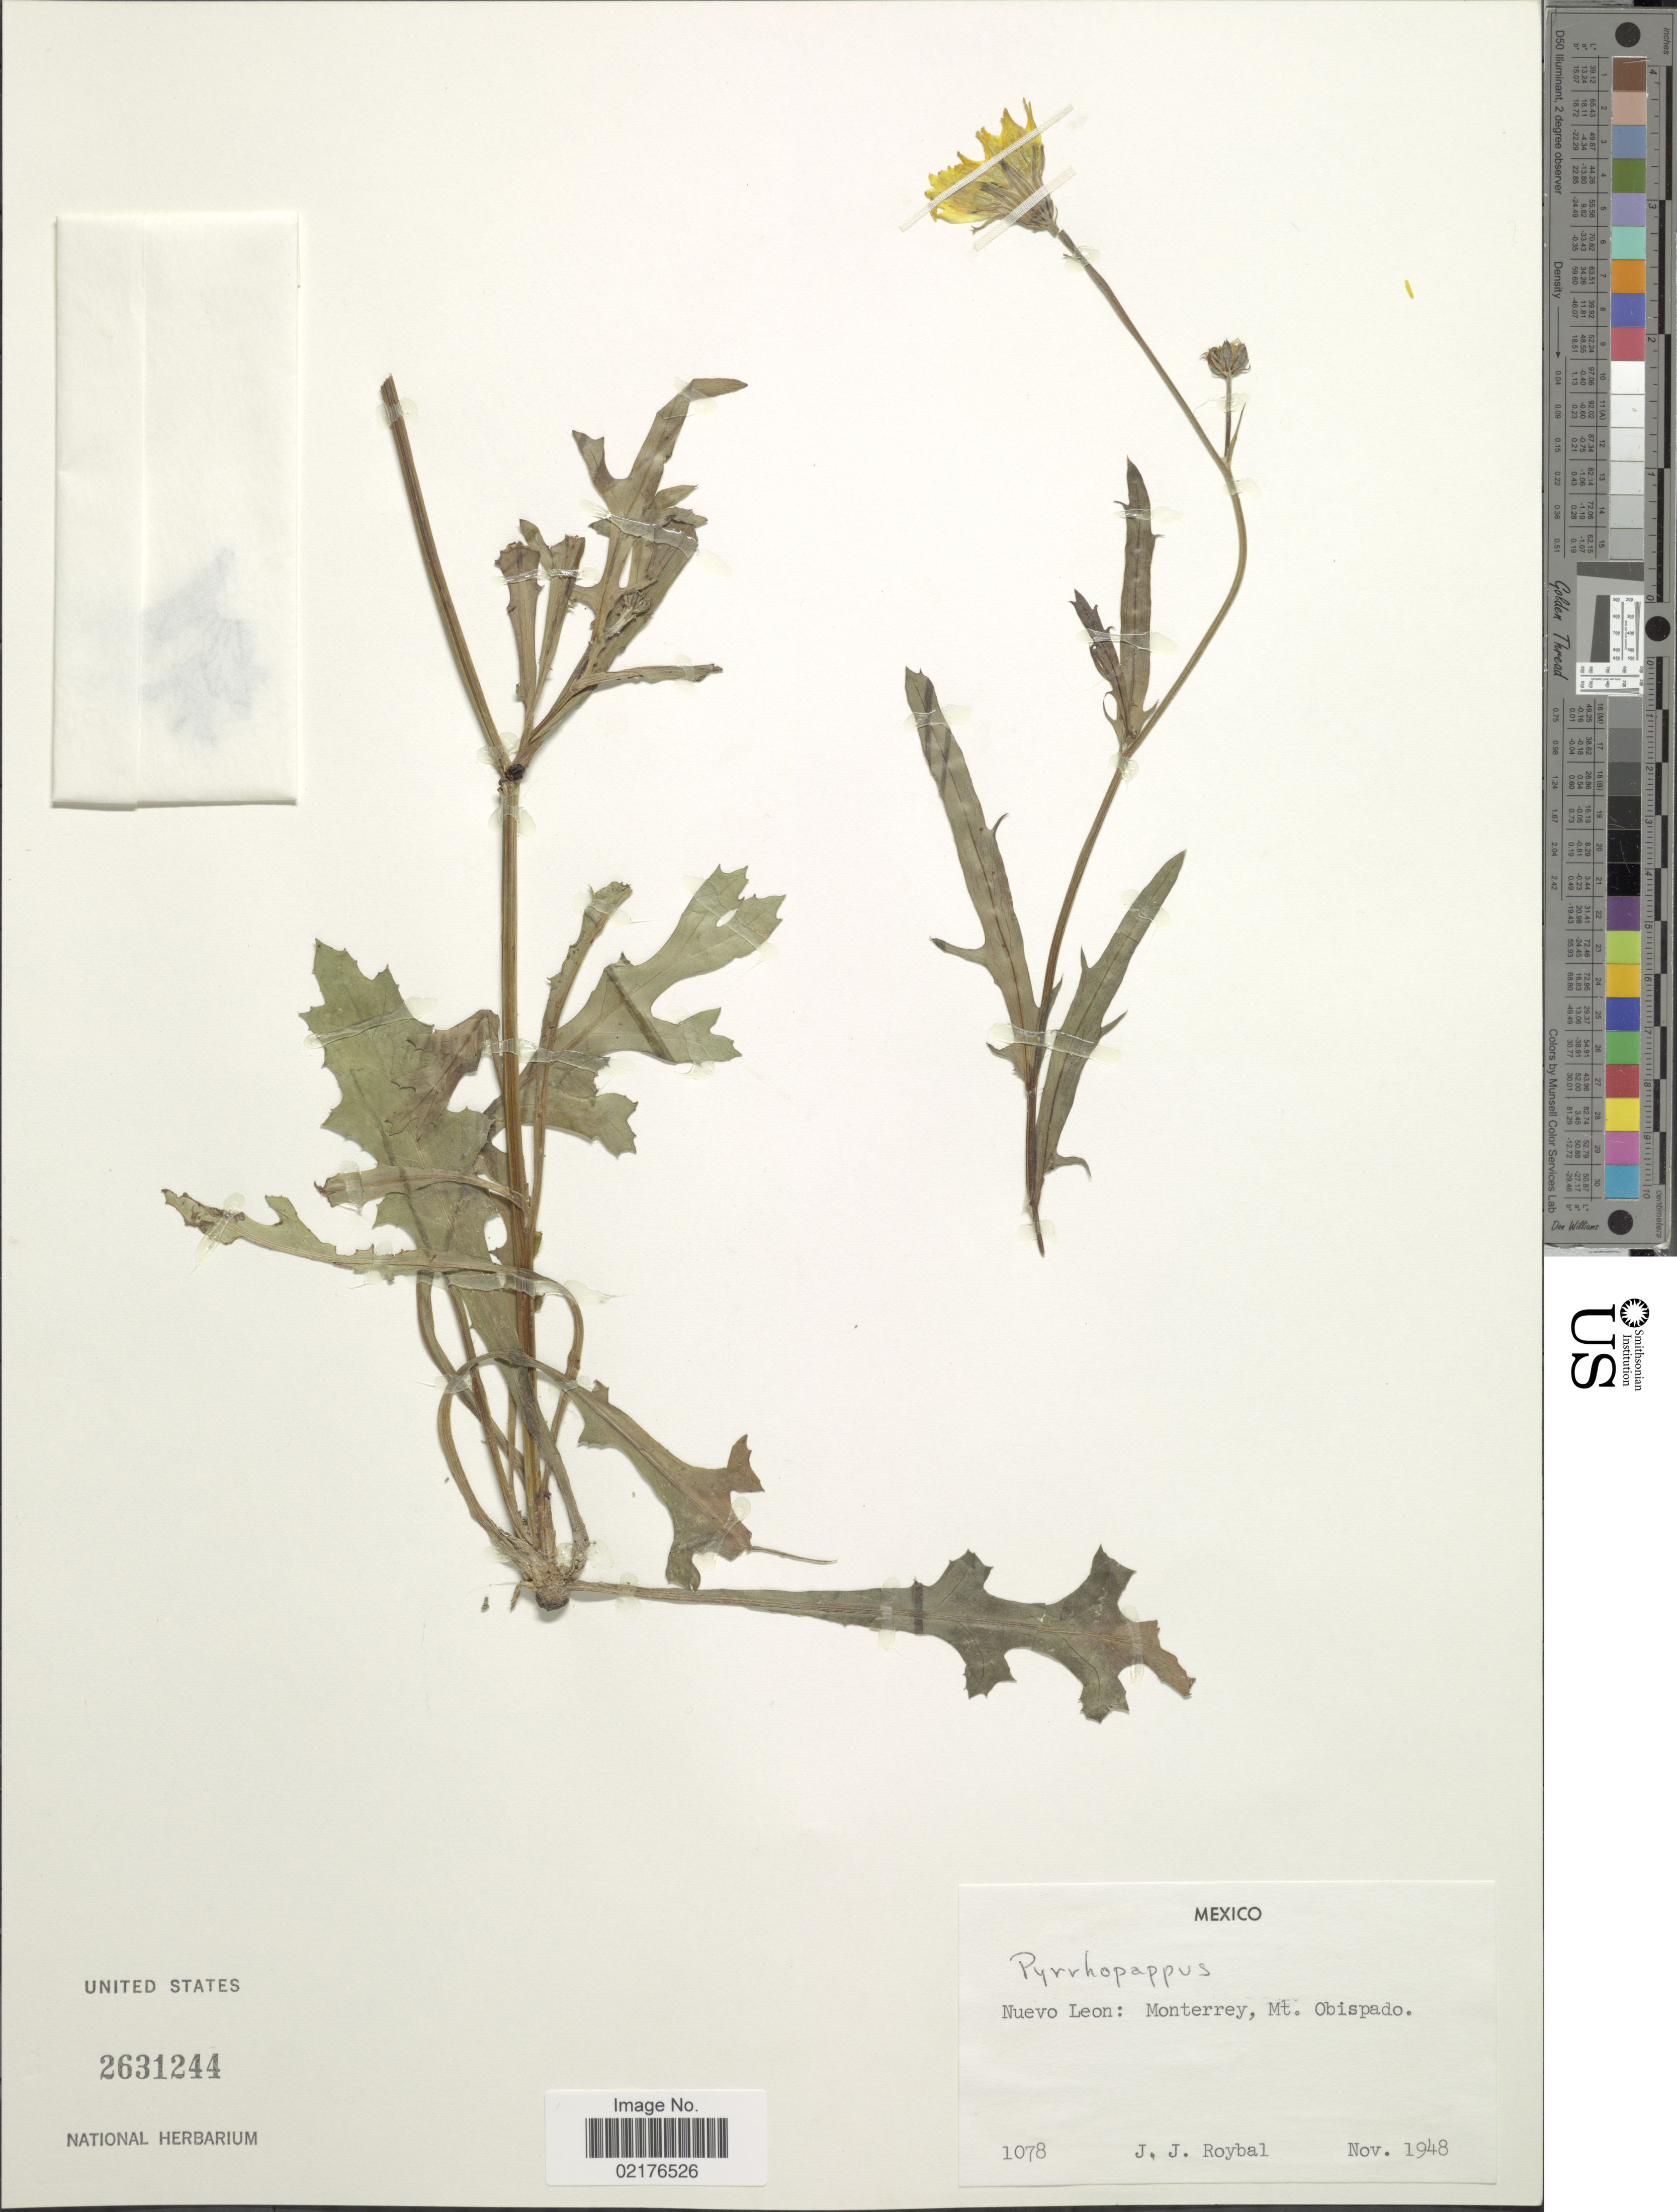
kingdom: Plantae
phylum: Tracheophyta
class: Magnoliopsida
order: Asterales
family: Asteraceae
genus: Pyrrhopappus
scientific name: Pyrrhopappus sp.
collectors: J. J. Roybal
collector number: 1078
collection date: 1948-11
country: Mexico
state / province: Nuevo León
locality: Nuevo Leon: Monterrey, Mt. Obispo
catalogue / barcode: US 2631244